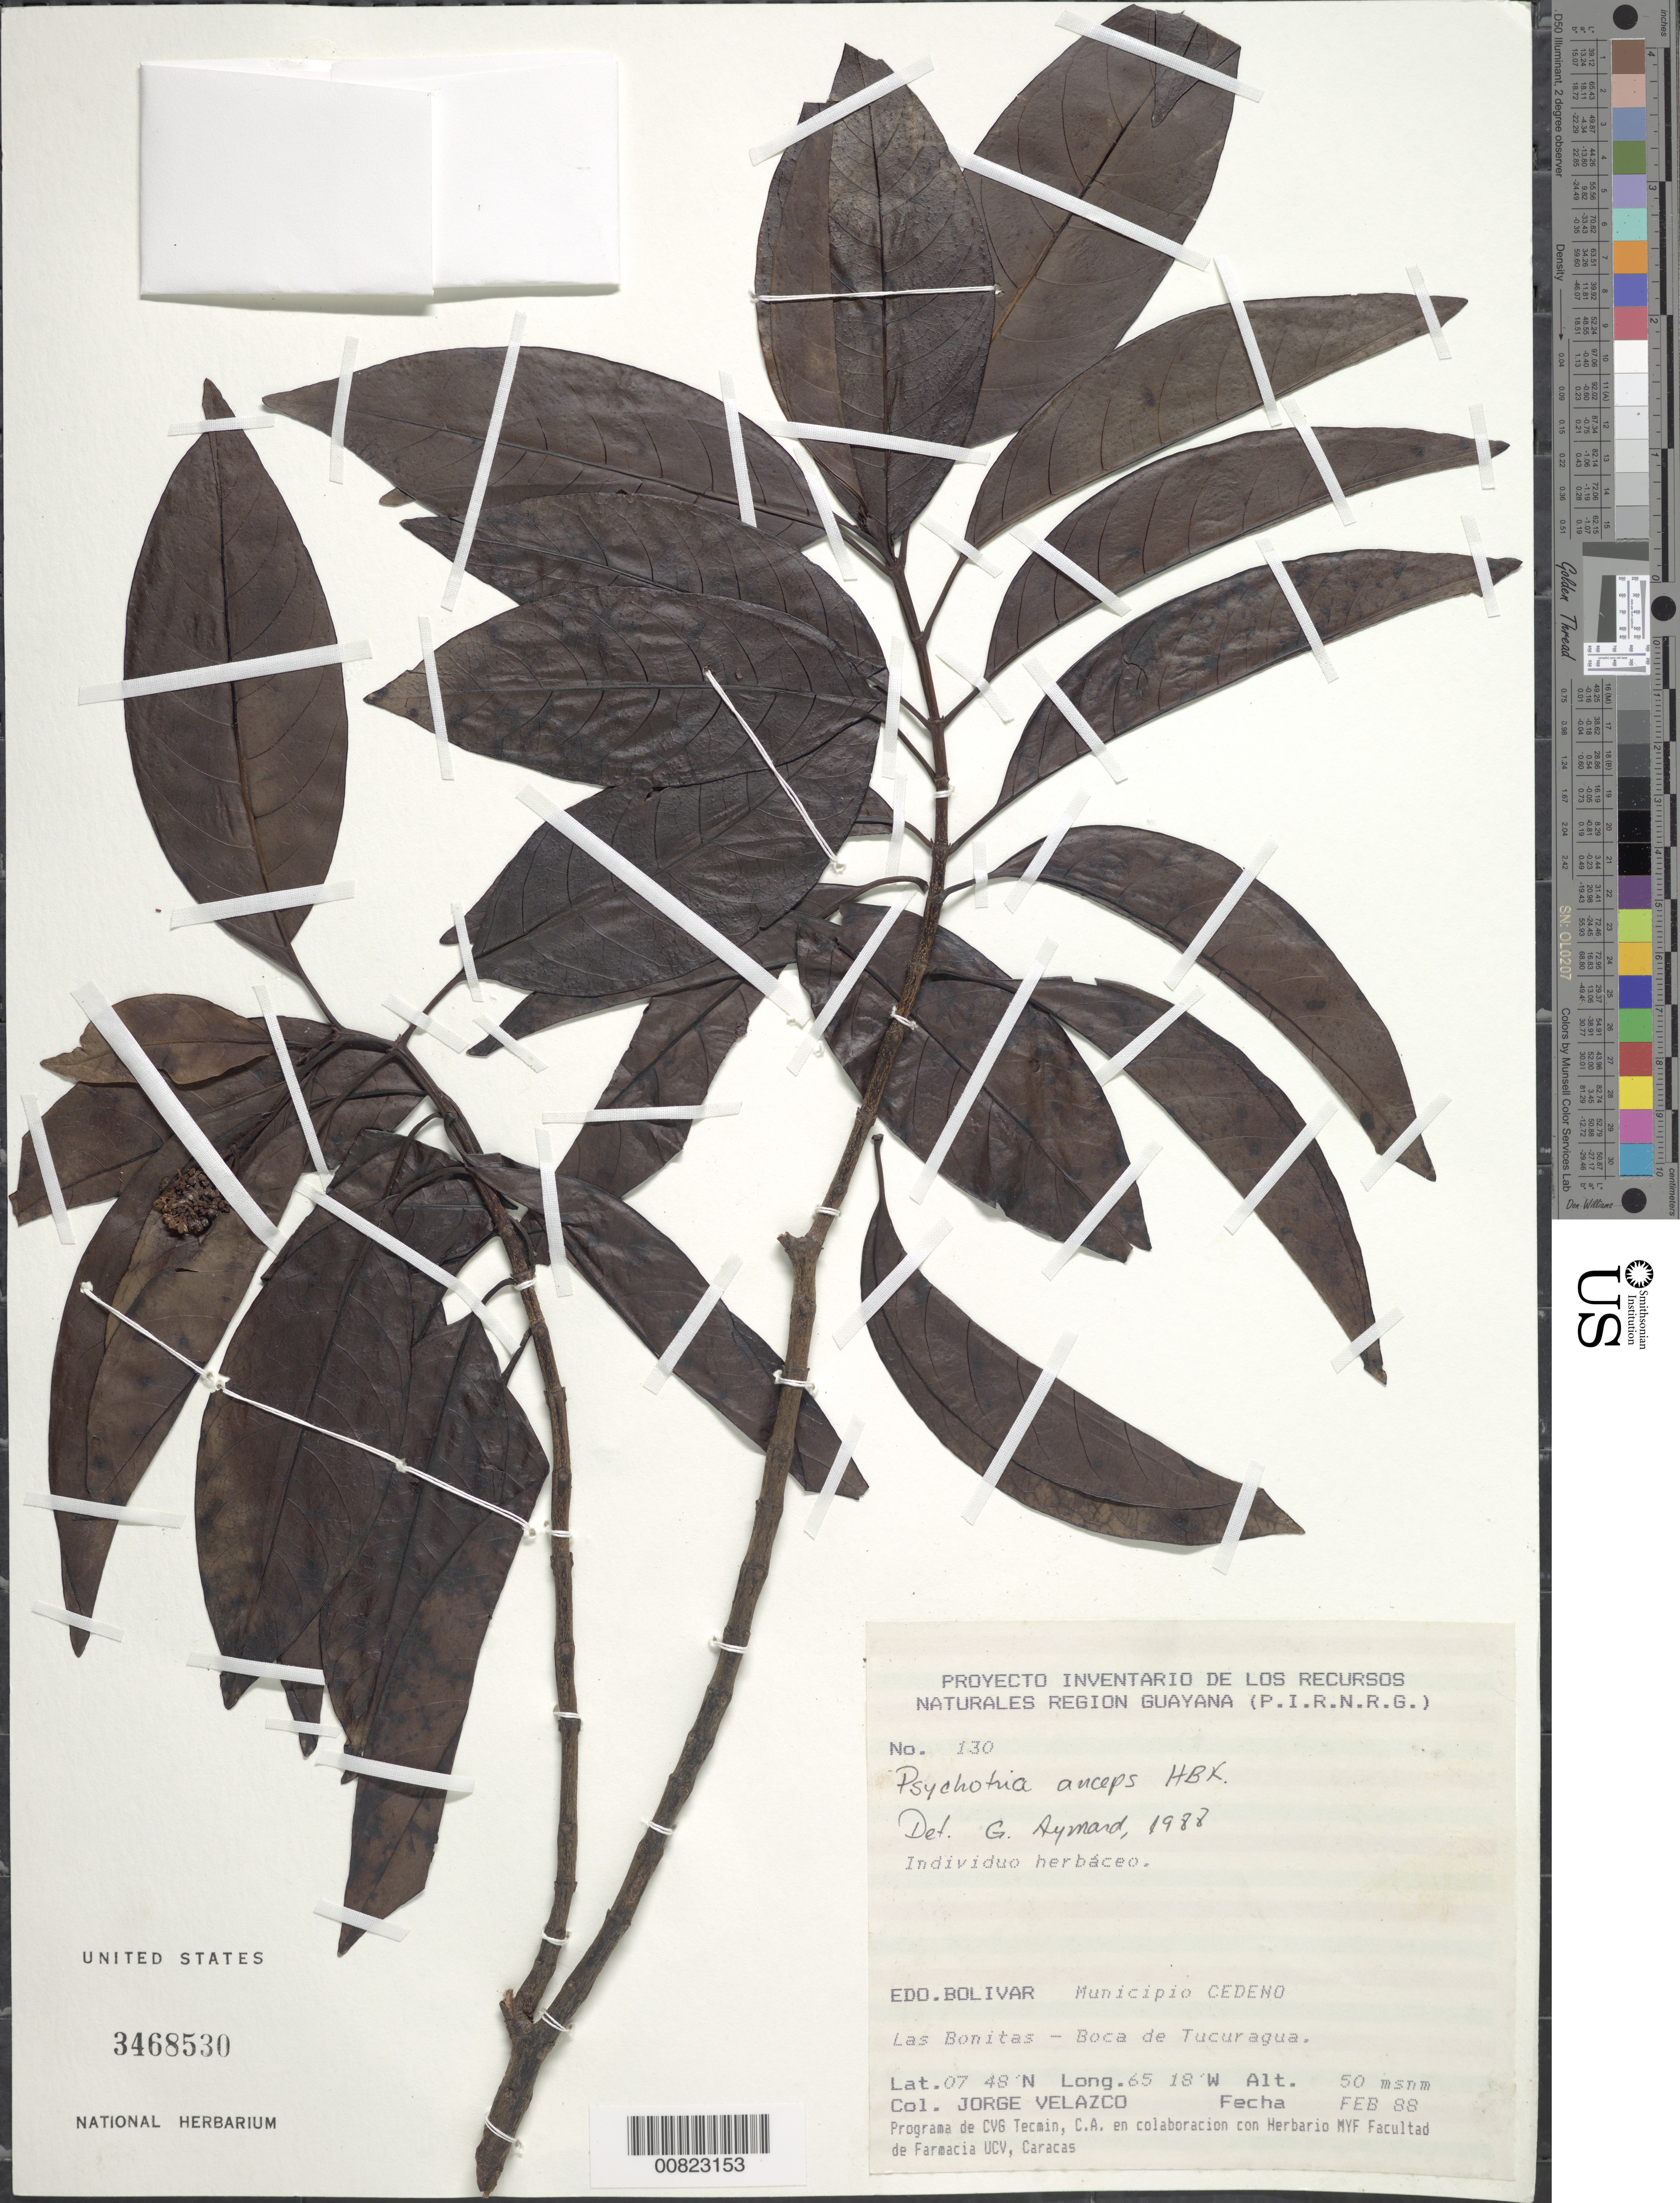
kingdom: Plantae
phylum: Tracheophyta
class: Magnoliopsida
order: Gentianales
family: Rubiaceae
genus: Psychotria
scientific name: Psychotria anceps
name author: Kunth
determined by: Aymard C., G. A., (PORT), Univ. Nac. Exp. de los Llanos Ezequiel Zamora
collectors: J. Velazco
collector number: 130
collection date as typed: Feb-88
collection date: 1988-02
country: Venezuela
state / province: Bolívar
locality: Mun. Cedeño, Las Bonitas-Boca de Tucuragua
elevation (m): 50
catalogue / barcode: US 3468530